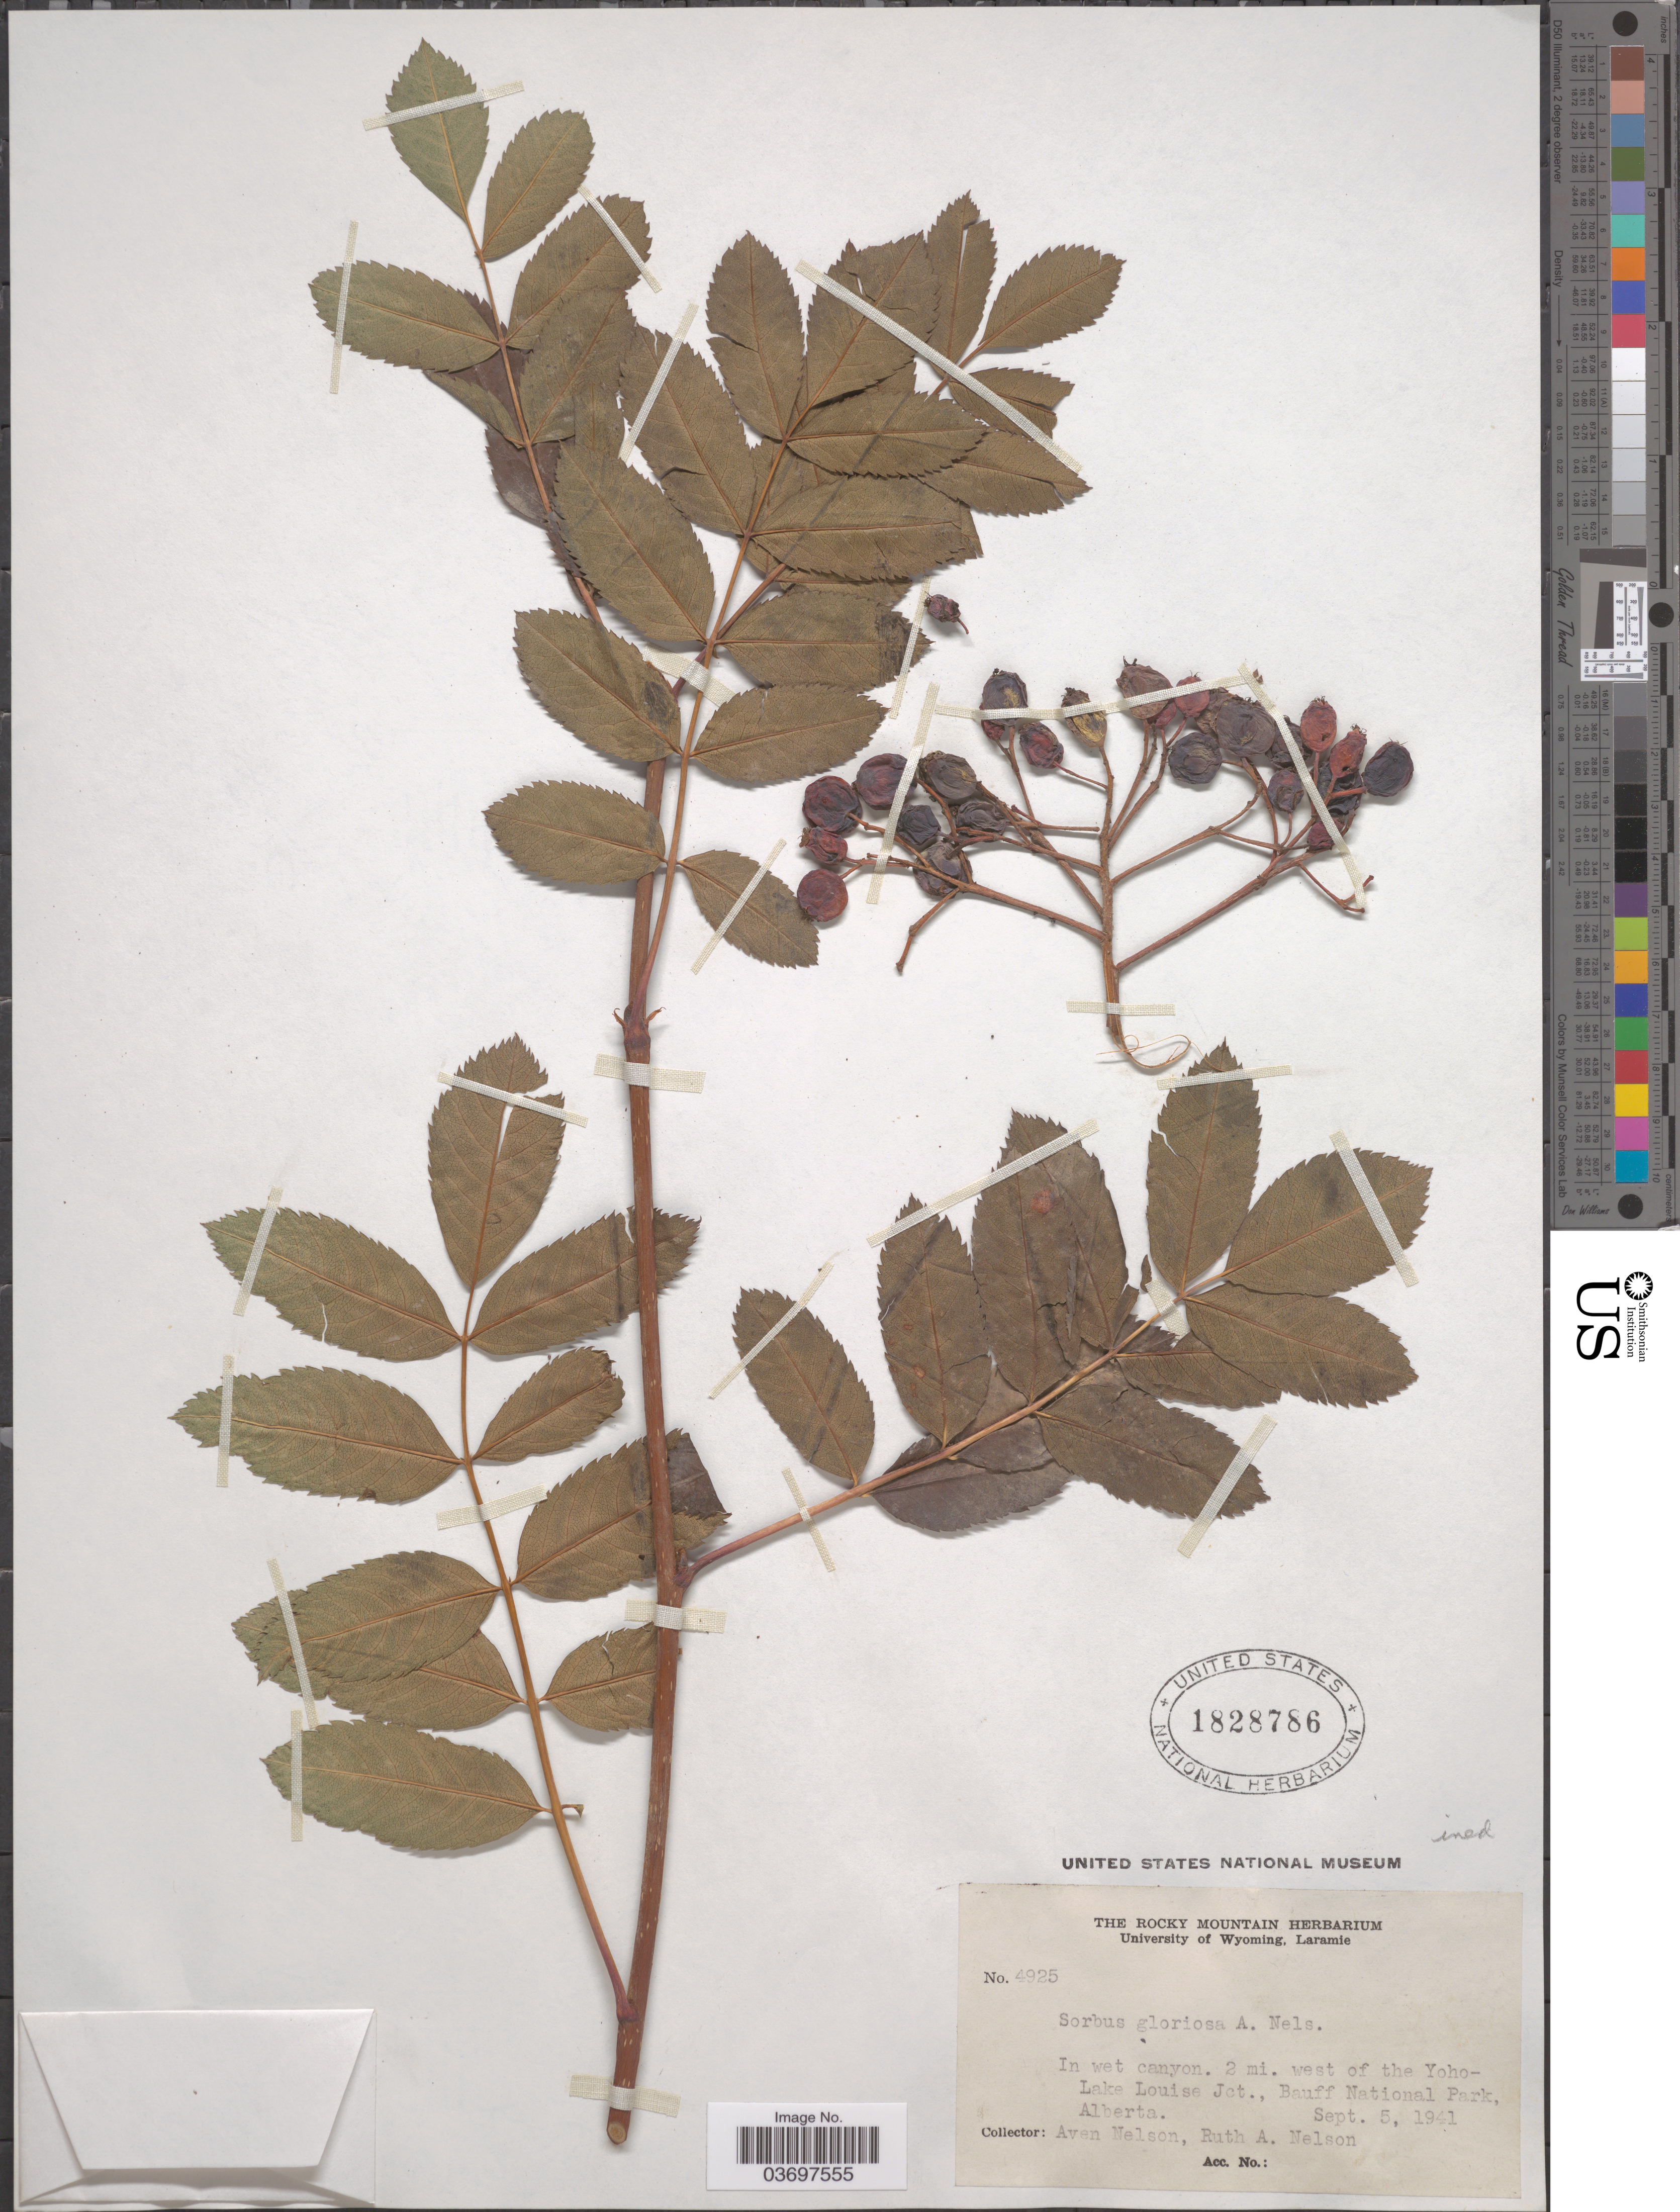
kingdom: Plantae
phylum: Tracheophyta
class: Magnoliopsida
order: Rosales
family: Rosaceae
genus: Sorbus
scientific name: Sorbus gloriosa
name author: A. Nelson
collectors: A. Nelson & R. A. Nelson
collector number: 4925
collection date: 1941-09-05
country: Canada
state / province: Alberta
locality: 2 mi. west of the Yoho-Lake Louise Jct., Banff National Park.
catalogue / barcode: US 1828786